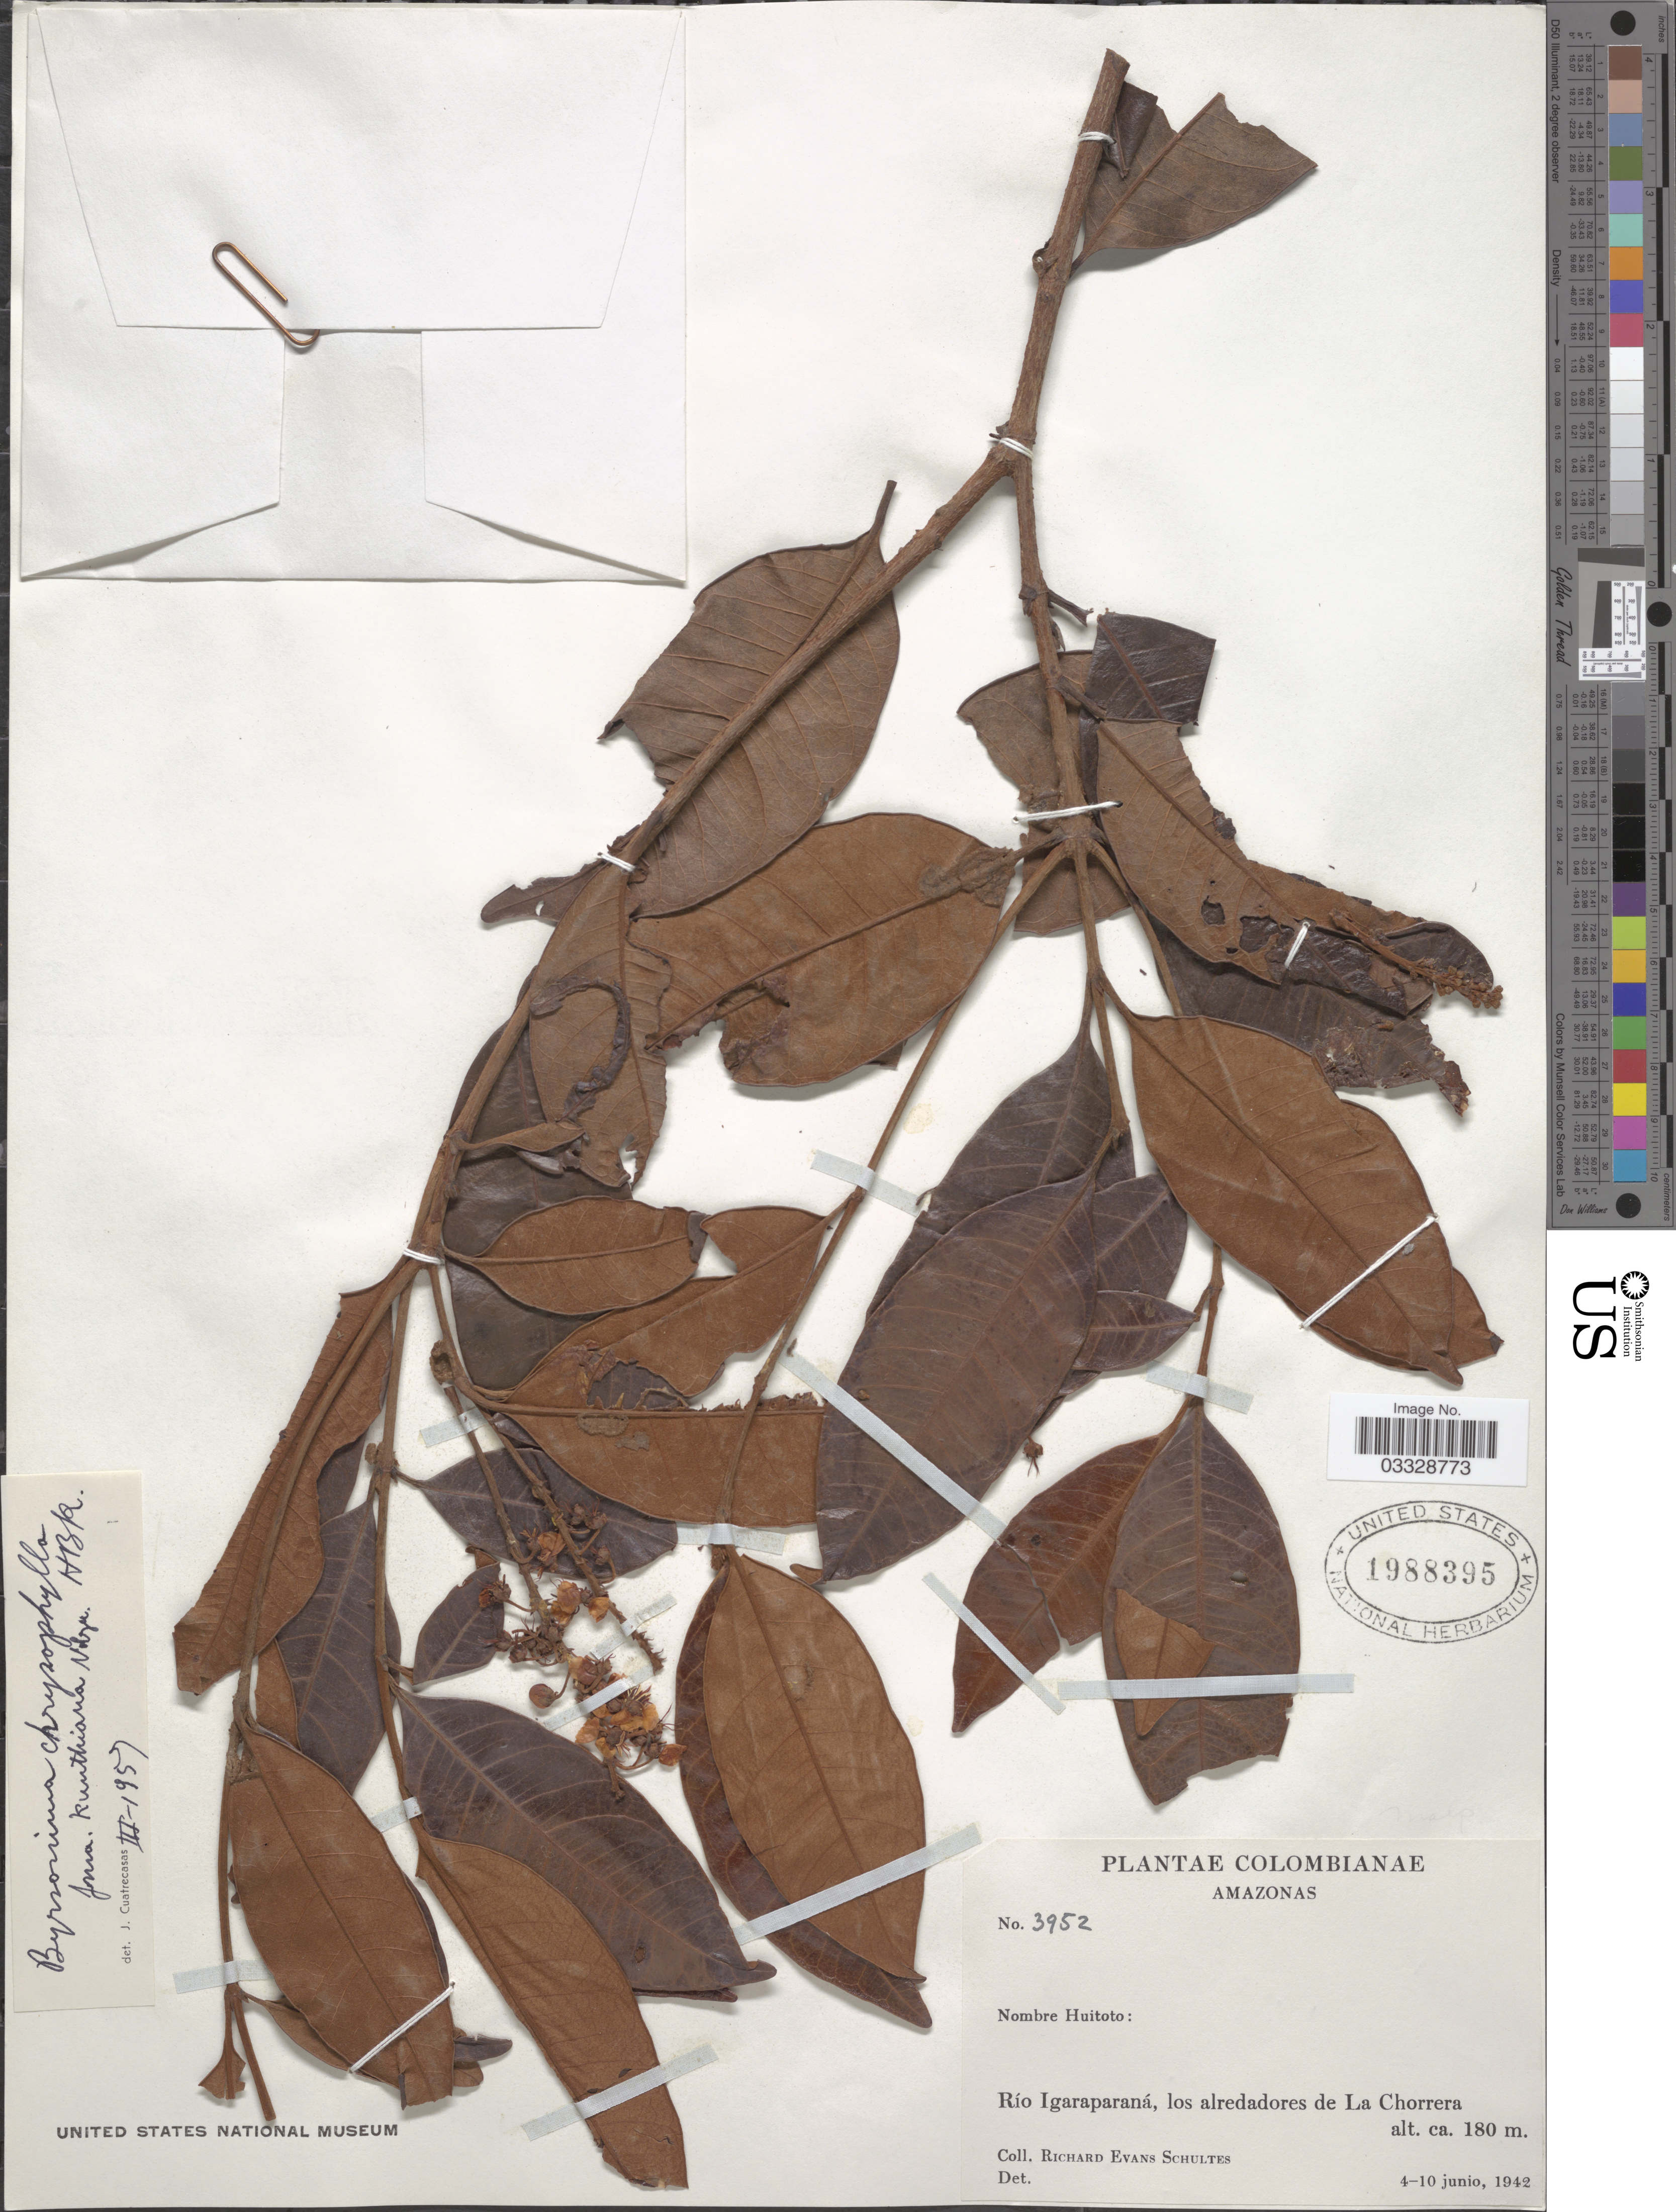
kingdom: Plantae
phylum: Tracheophyta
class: Magnoliopsida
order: Malpighiales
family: Malpighiaceae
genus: Byrsonima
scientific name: Byrsonima chrysophylla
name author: Kunth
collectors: R. E. Schultes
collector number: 3952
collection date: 1942-06-04/1942-06-10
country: Colombia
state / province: Amazônas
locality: Río Igaraparaná, los alredadores de La Chorrera.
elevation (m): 180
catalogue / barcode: US 1988395